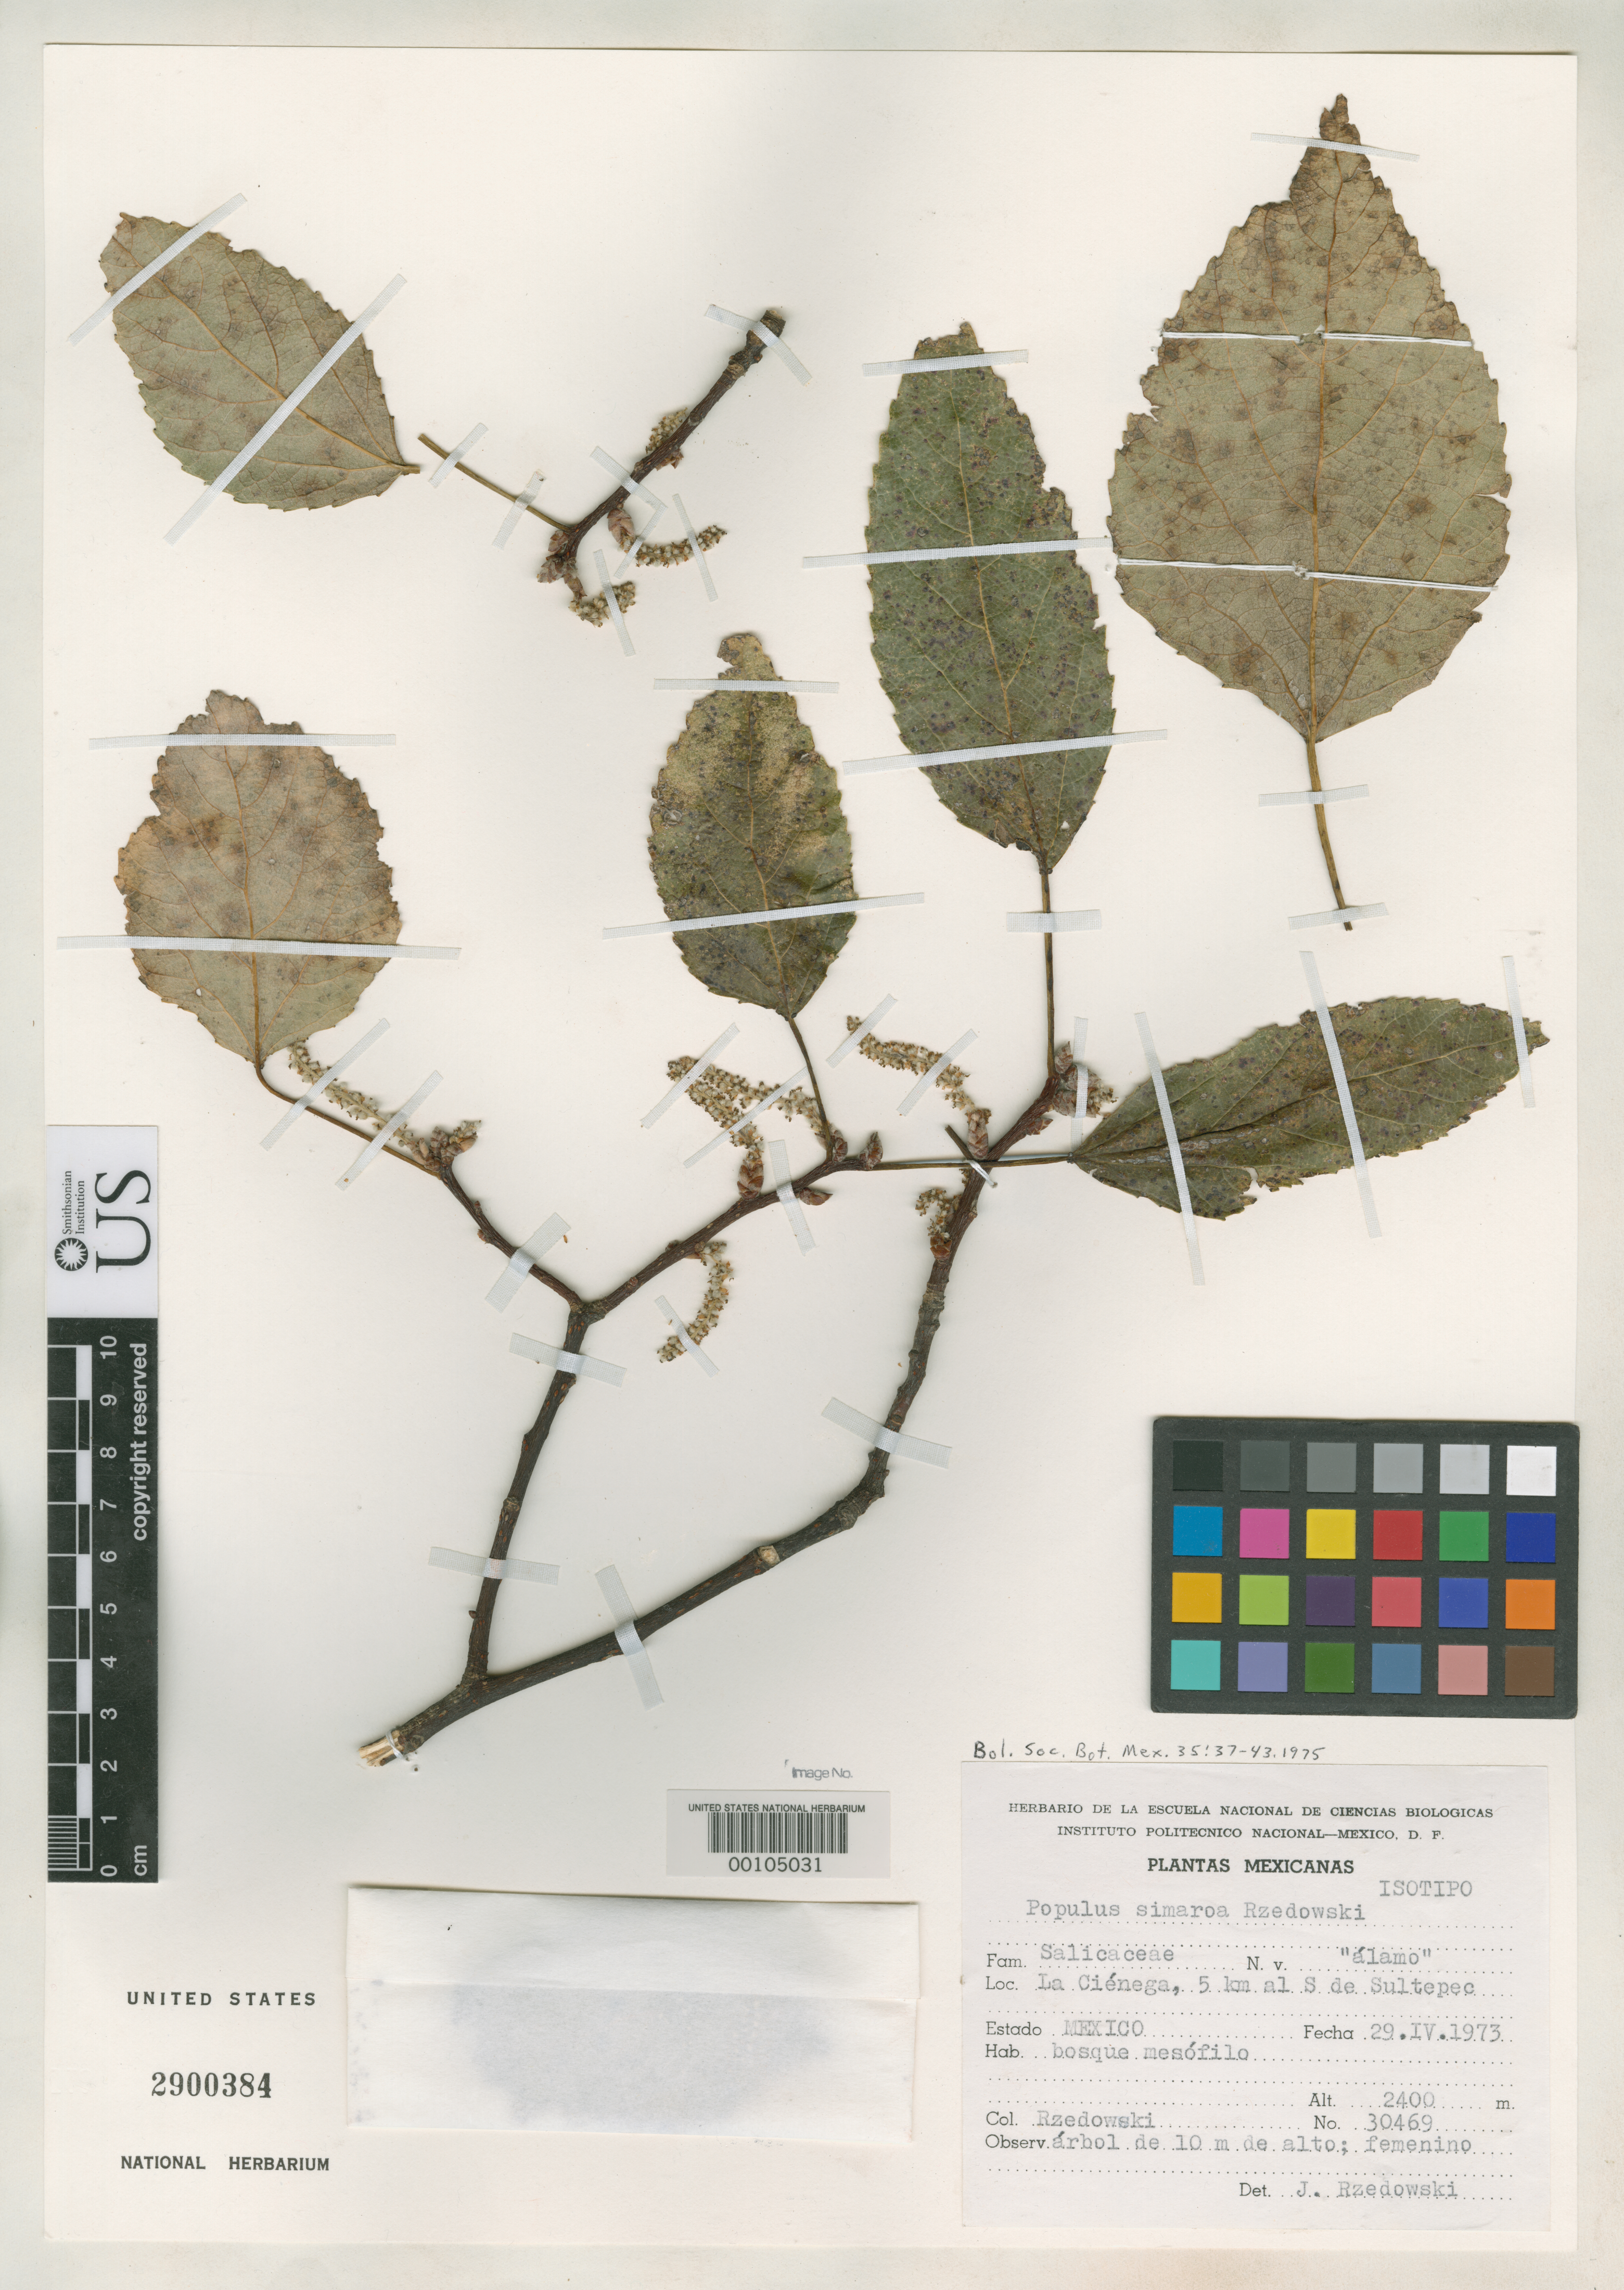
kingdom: Plantae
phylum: Tracheophyta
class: Magnoliopsida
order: Malpighiales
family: Salicaceae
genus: Populus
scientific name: Populus simaroa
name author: Rzed.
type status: Isotype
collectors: J. Rzedowski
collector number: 30469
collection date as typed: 29 Apr 1973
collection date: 1973-04-29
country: Mexico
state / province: México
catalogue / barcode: US 2900384